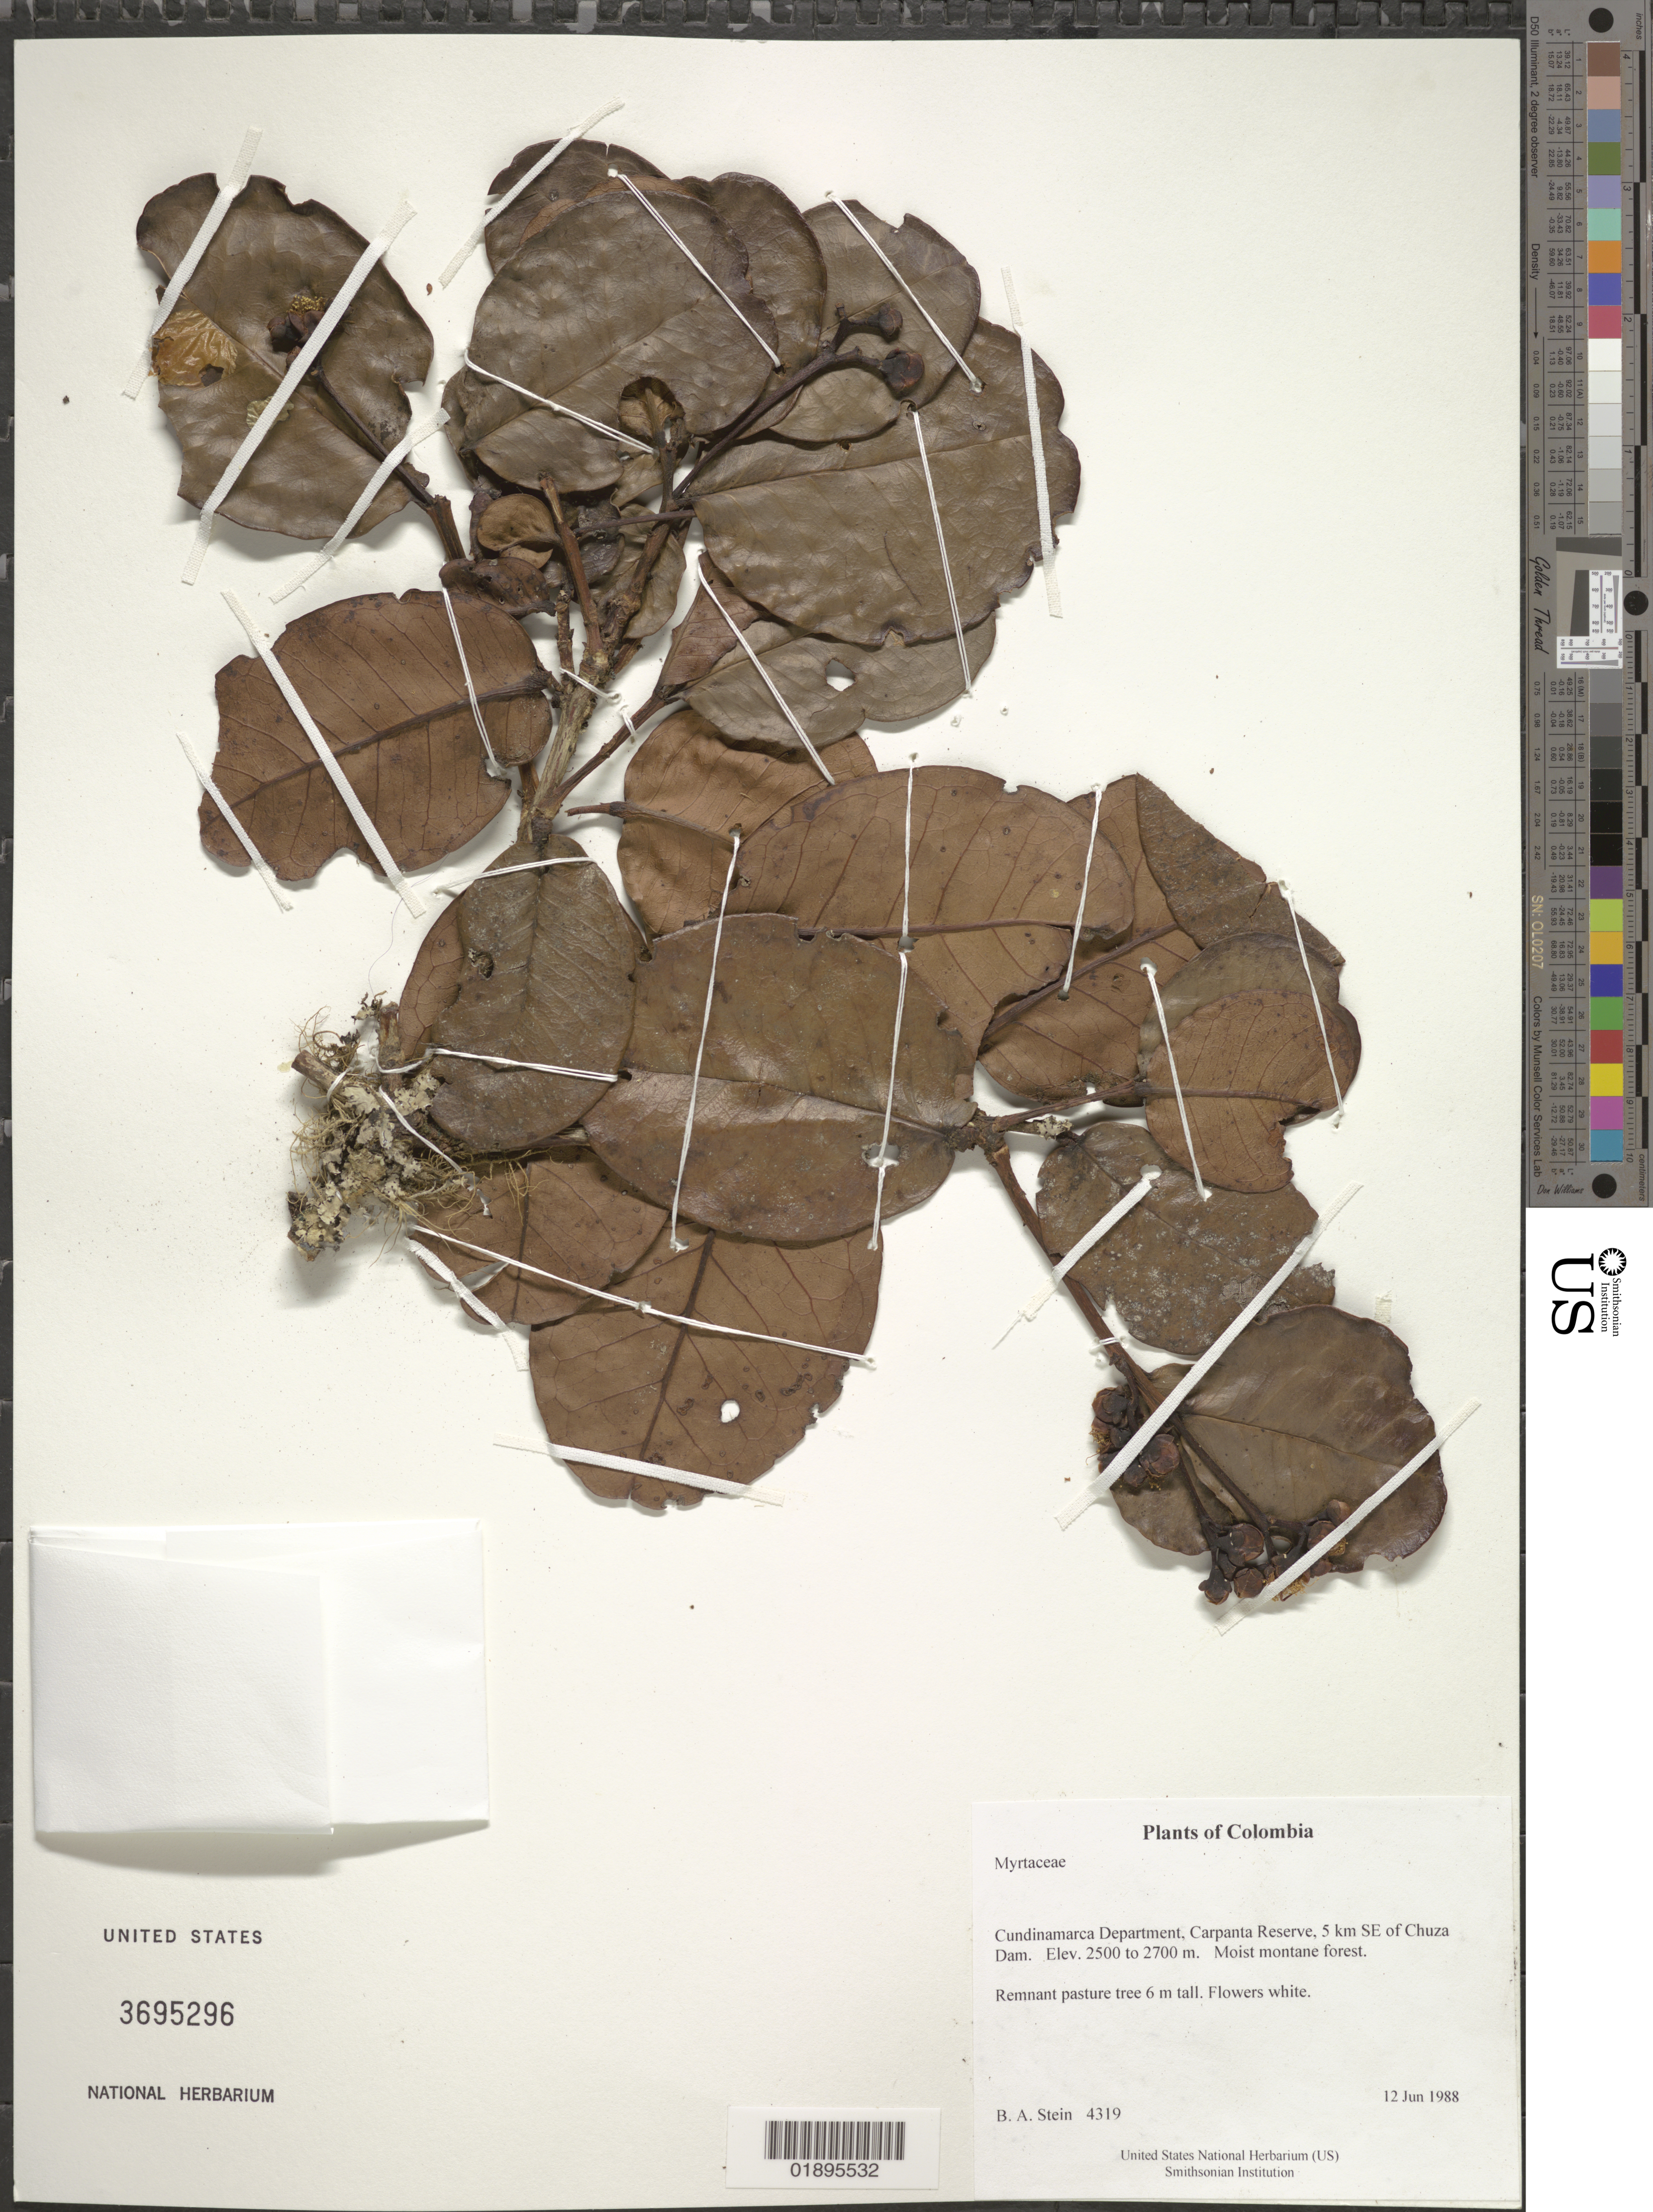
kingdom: Plantae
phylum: Tracheophyta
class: Magnoliopsida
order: Myrtales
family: Myrtaceae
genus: Myrcianthes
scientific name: Myrcianthes rhopaloides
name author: (Kunth) McVaugh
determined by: Parra-O, Carlos A., Instituto de Ciencias Naturales - Universidad Nacional de Colombia (COLOMBIA)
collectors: B. A. Stein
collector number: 4319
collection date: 1988-06-12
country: Colombia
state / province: Cundinamarca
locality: Carpanta Reserve, 5 km SE of Chuza Dam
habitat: Moist montane forest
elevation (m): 2500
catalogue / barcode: US 3695296